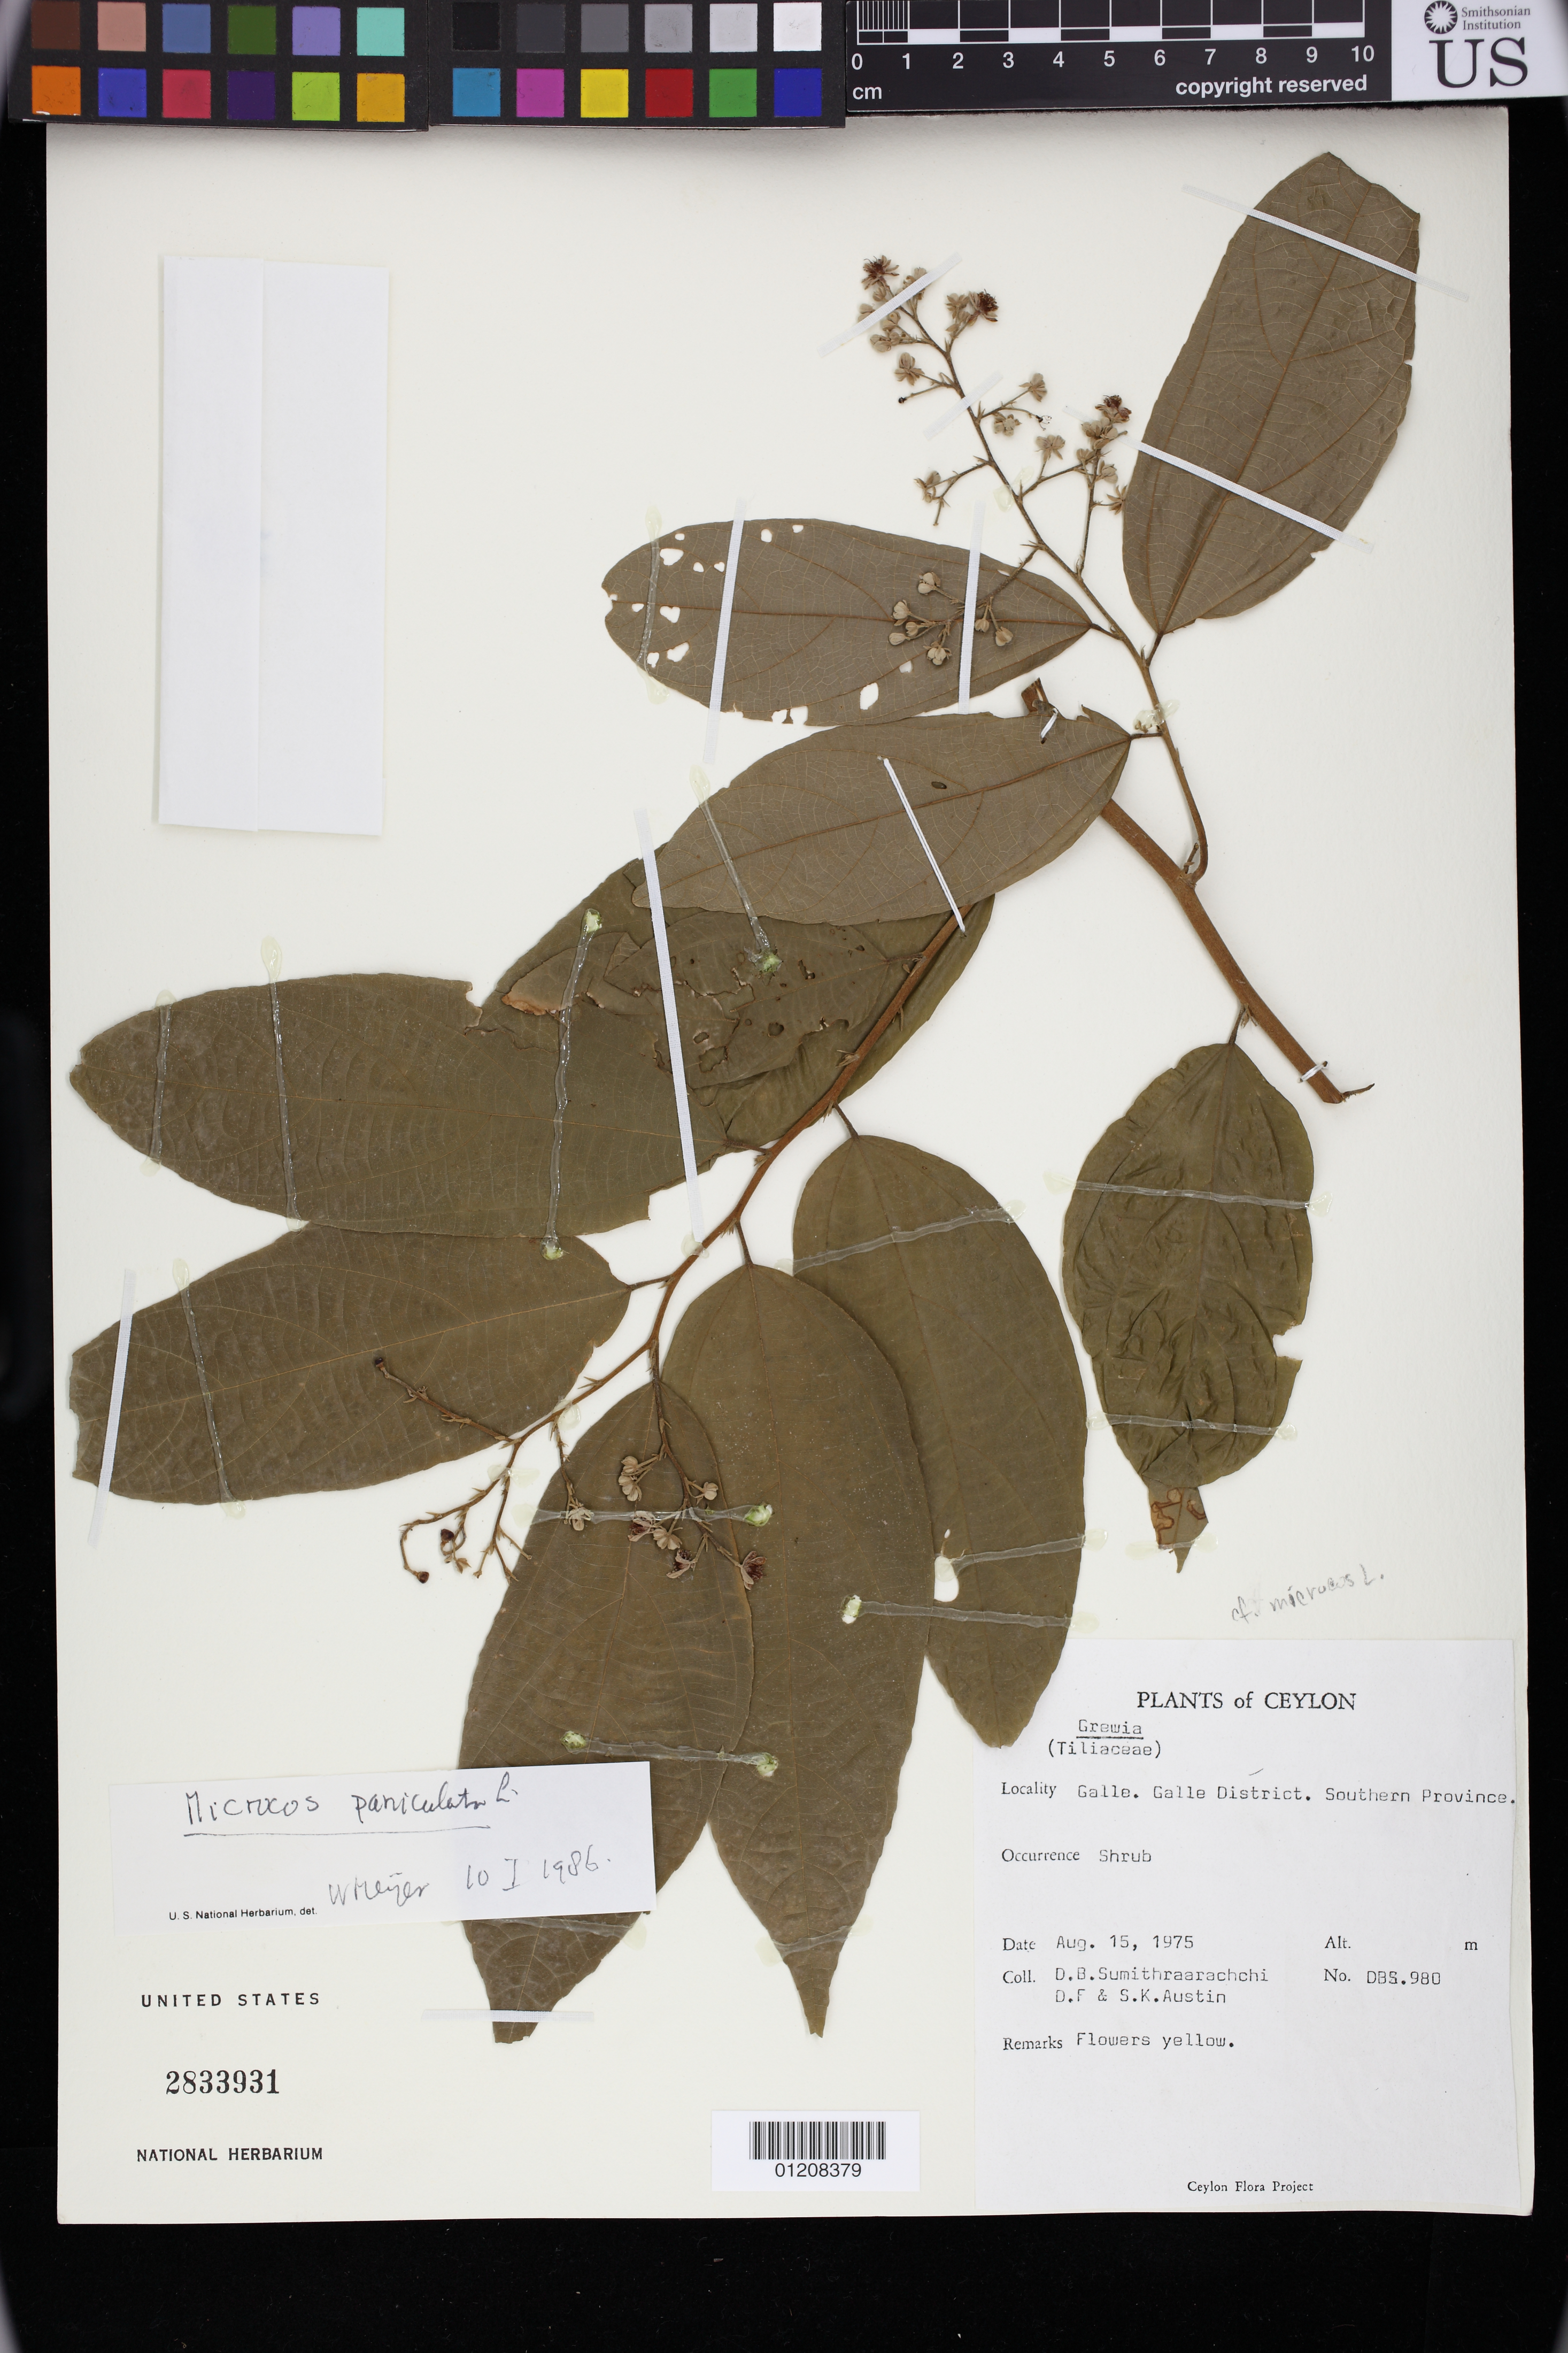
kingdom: Plantae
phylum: Tracheophyta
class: Magnoliopsida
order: Malvales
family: Malvaceae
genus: Microcos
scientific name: Microcos paniculata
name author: L.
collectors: D. B. Sumithraarachchi, D. Austin & S. Austin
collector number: DBS.980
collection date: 1975-08-15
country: Sri Lanka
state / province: Southern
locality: Galle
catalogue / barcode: US 2833931